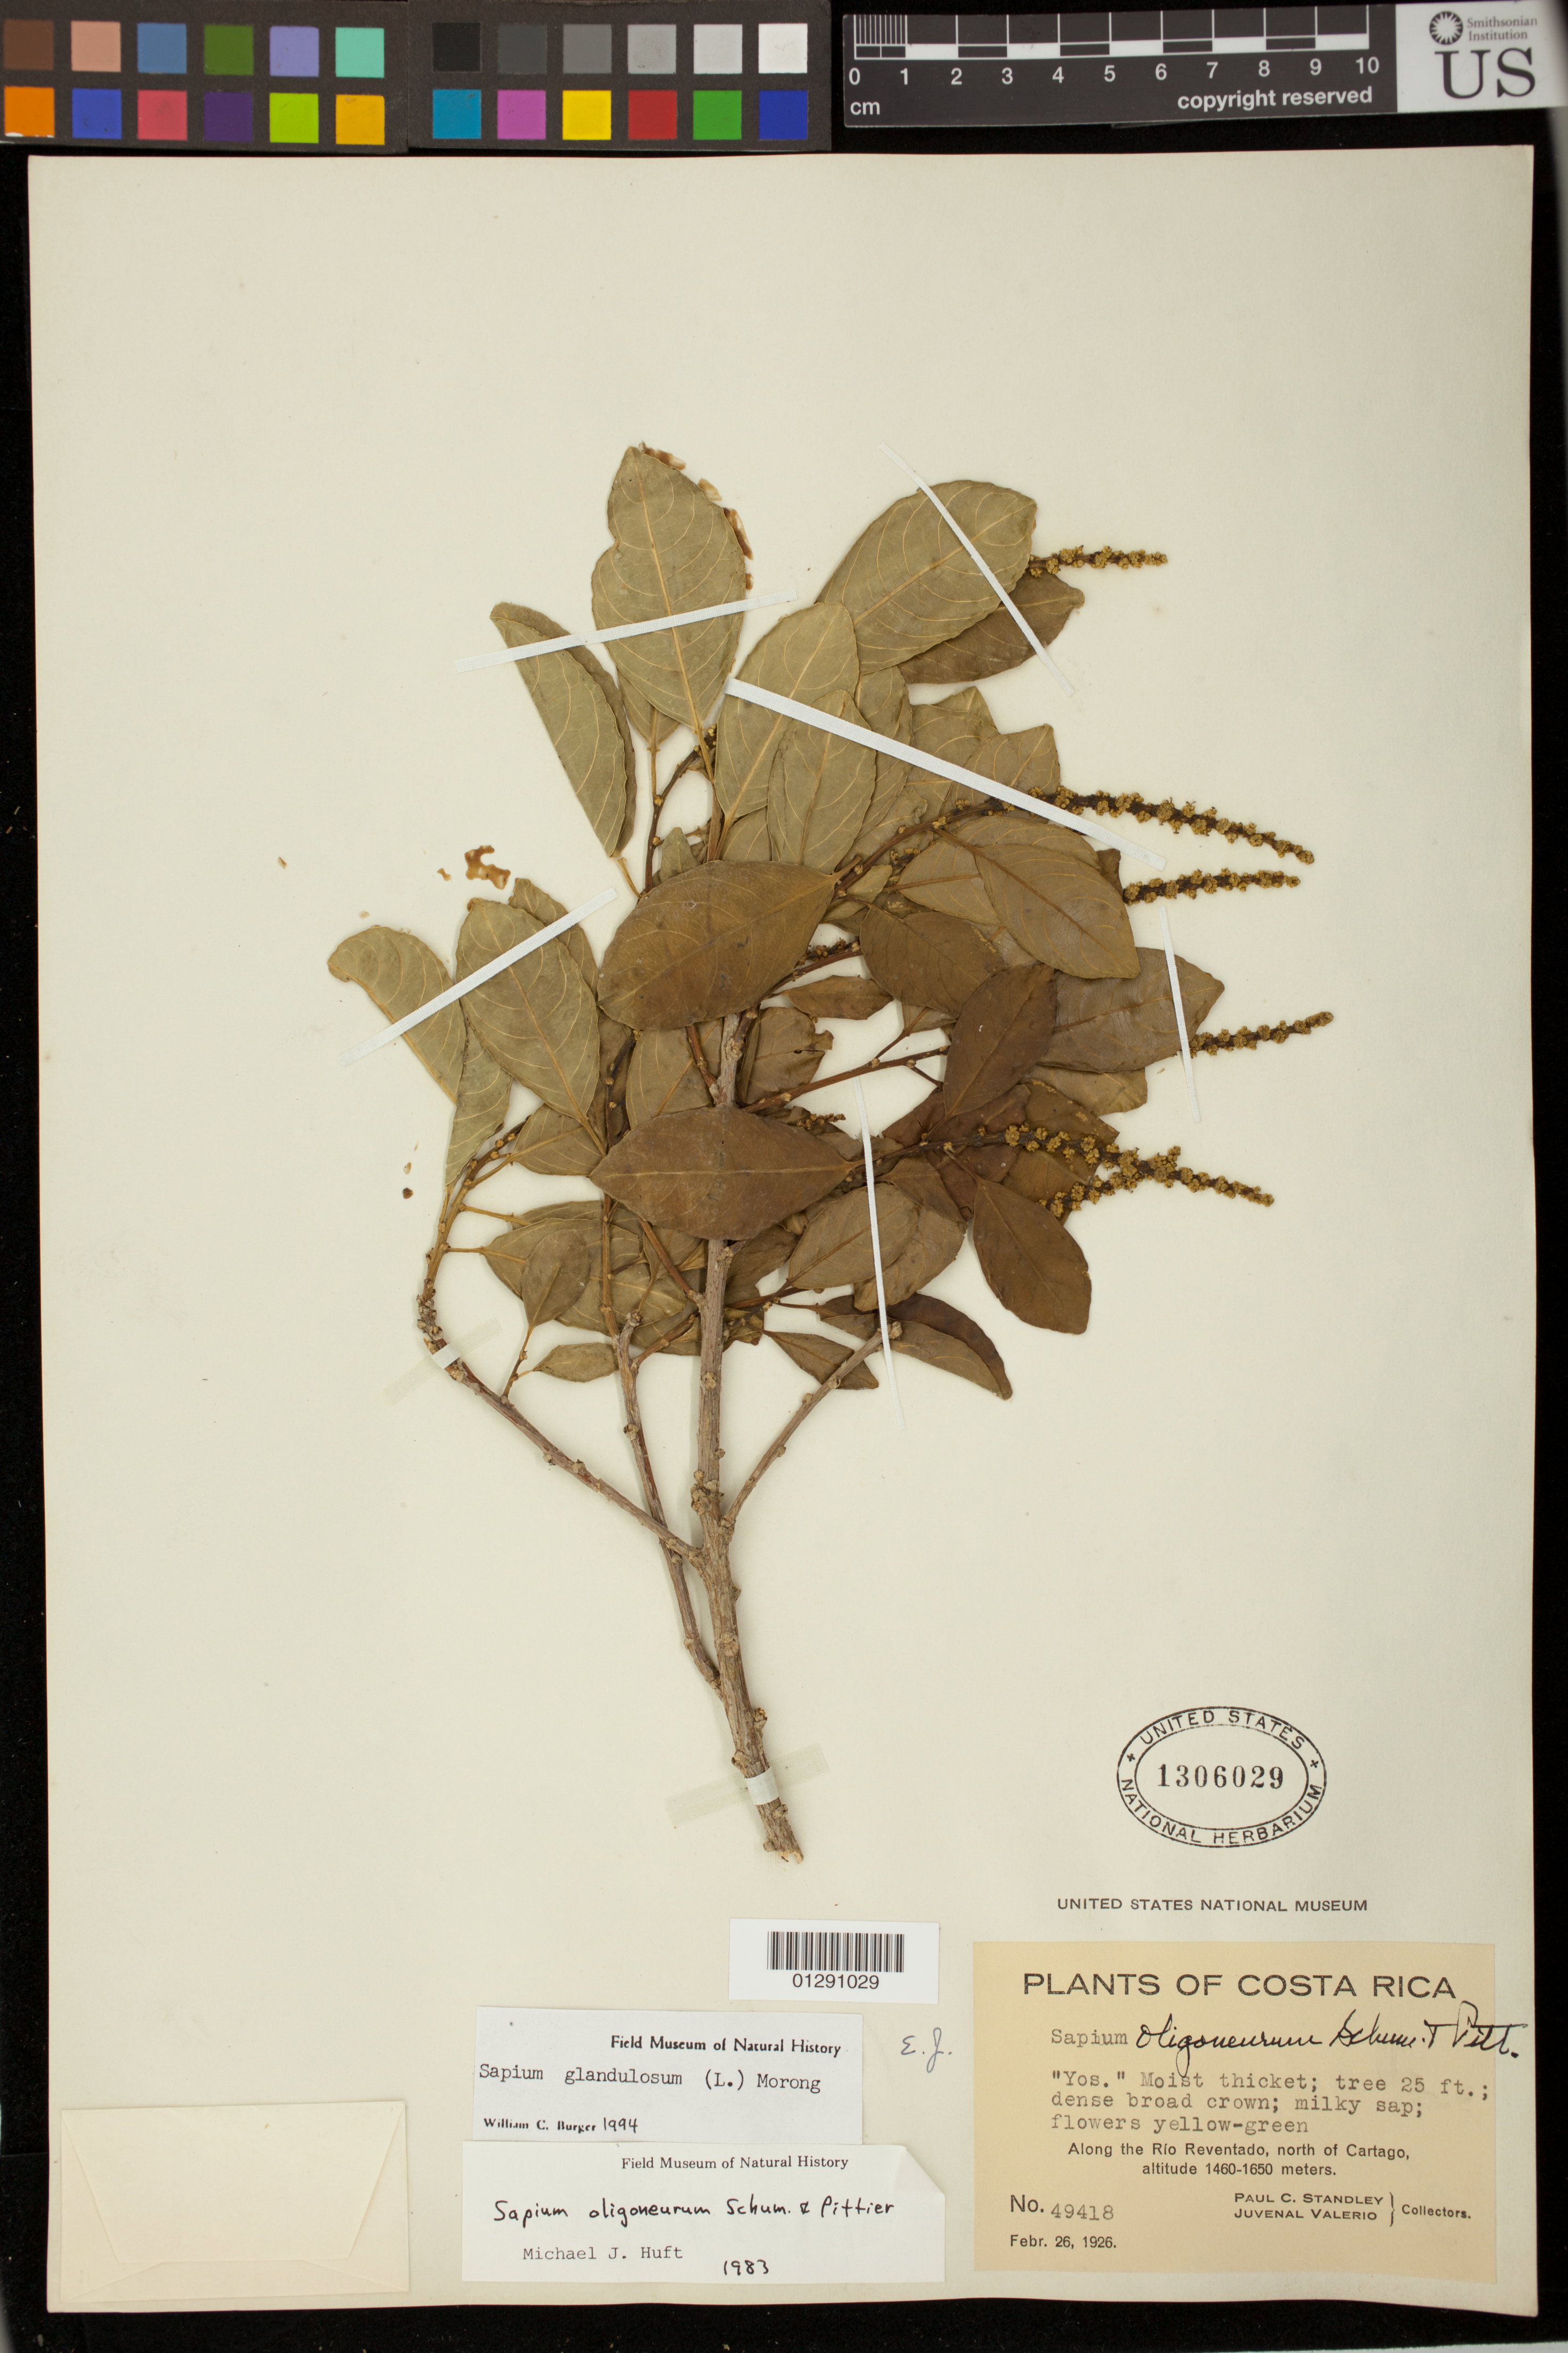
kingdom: Plantae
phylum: Tracheophyta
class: Magnoliopsida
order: Malpighiales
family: Euphorbiaceae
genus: Sapium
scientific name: Sapium glandulosum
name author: (L.) Morong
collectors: P. C. Standley & J. Valerio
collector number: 49418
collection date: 1926-02-26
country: Costa Rica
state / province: Cartago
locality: Along the Rio Reventado, north of Cartago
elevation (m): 1460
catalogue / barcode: US 1306029